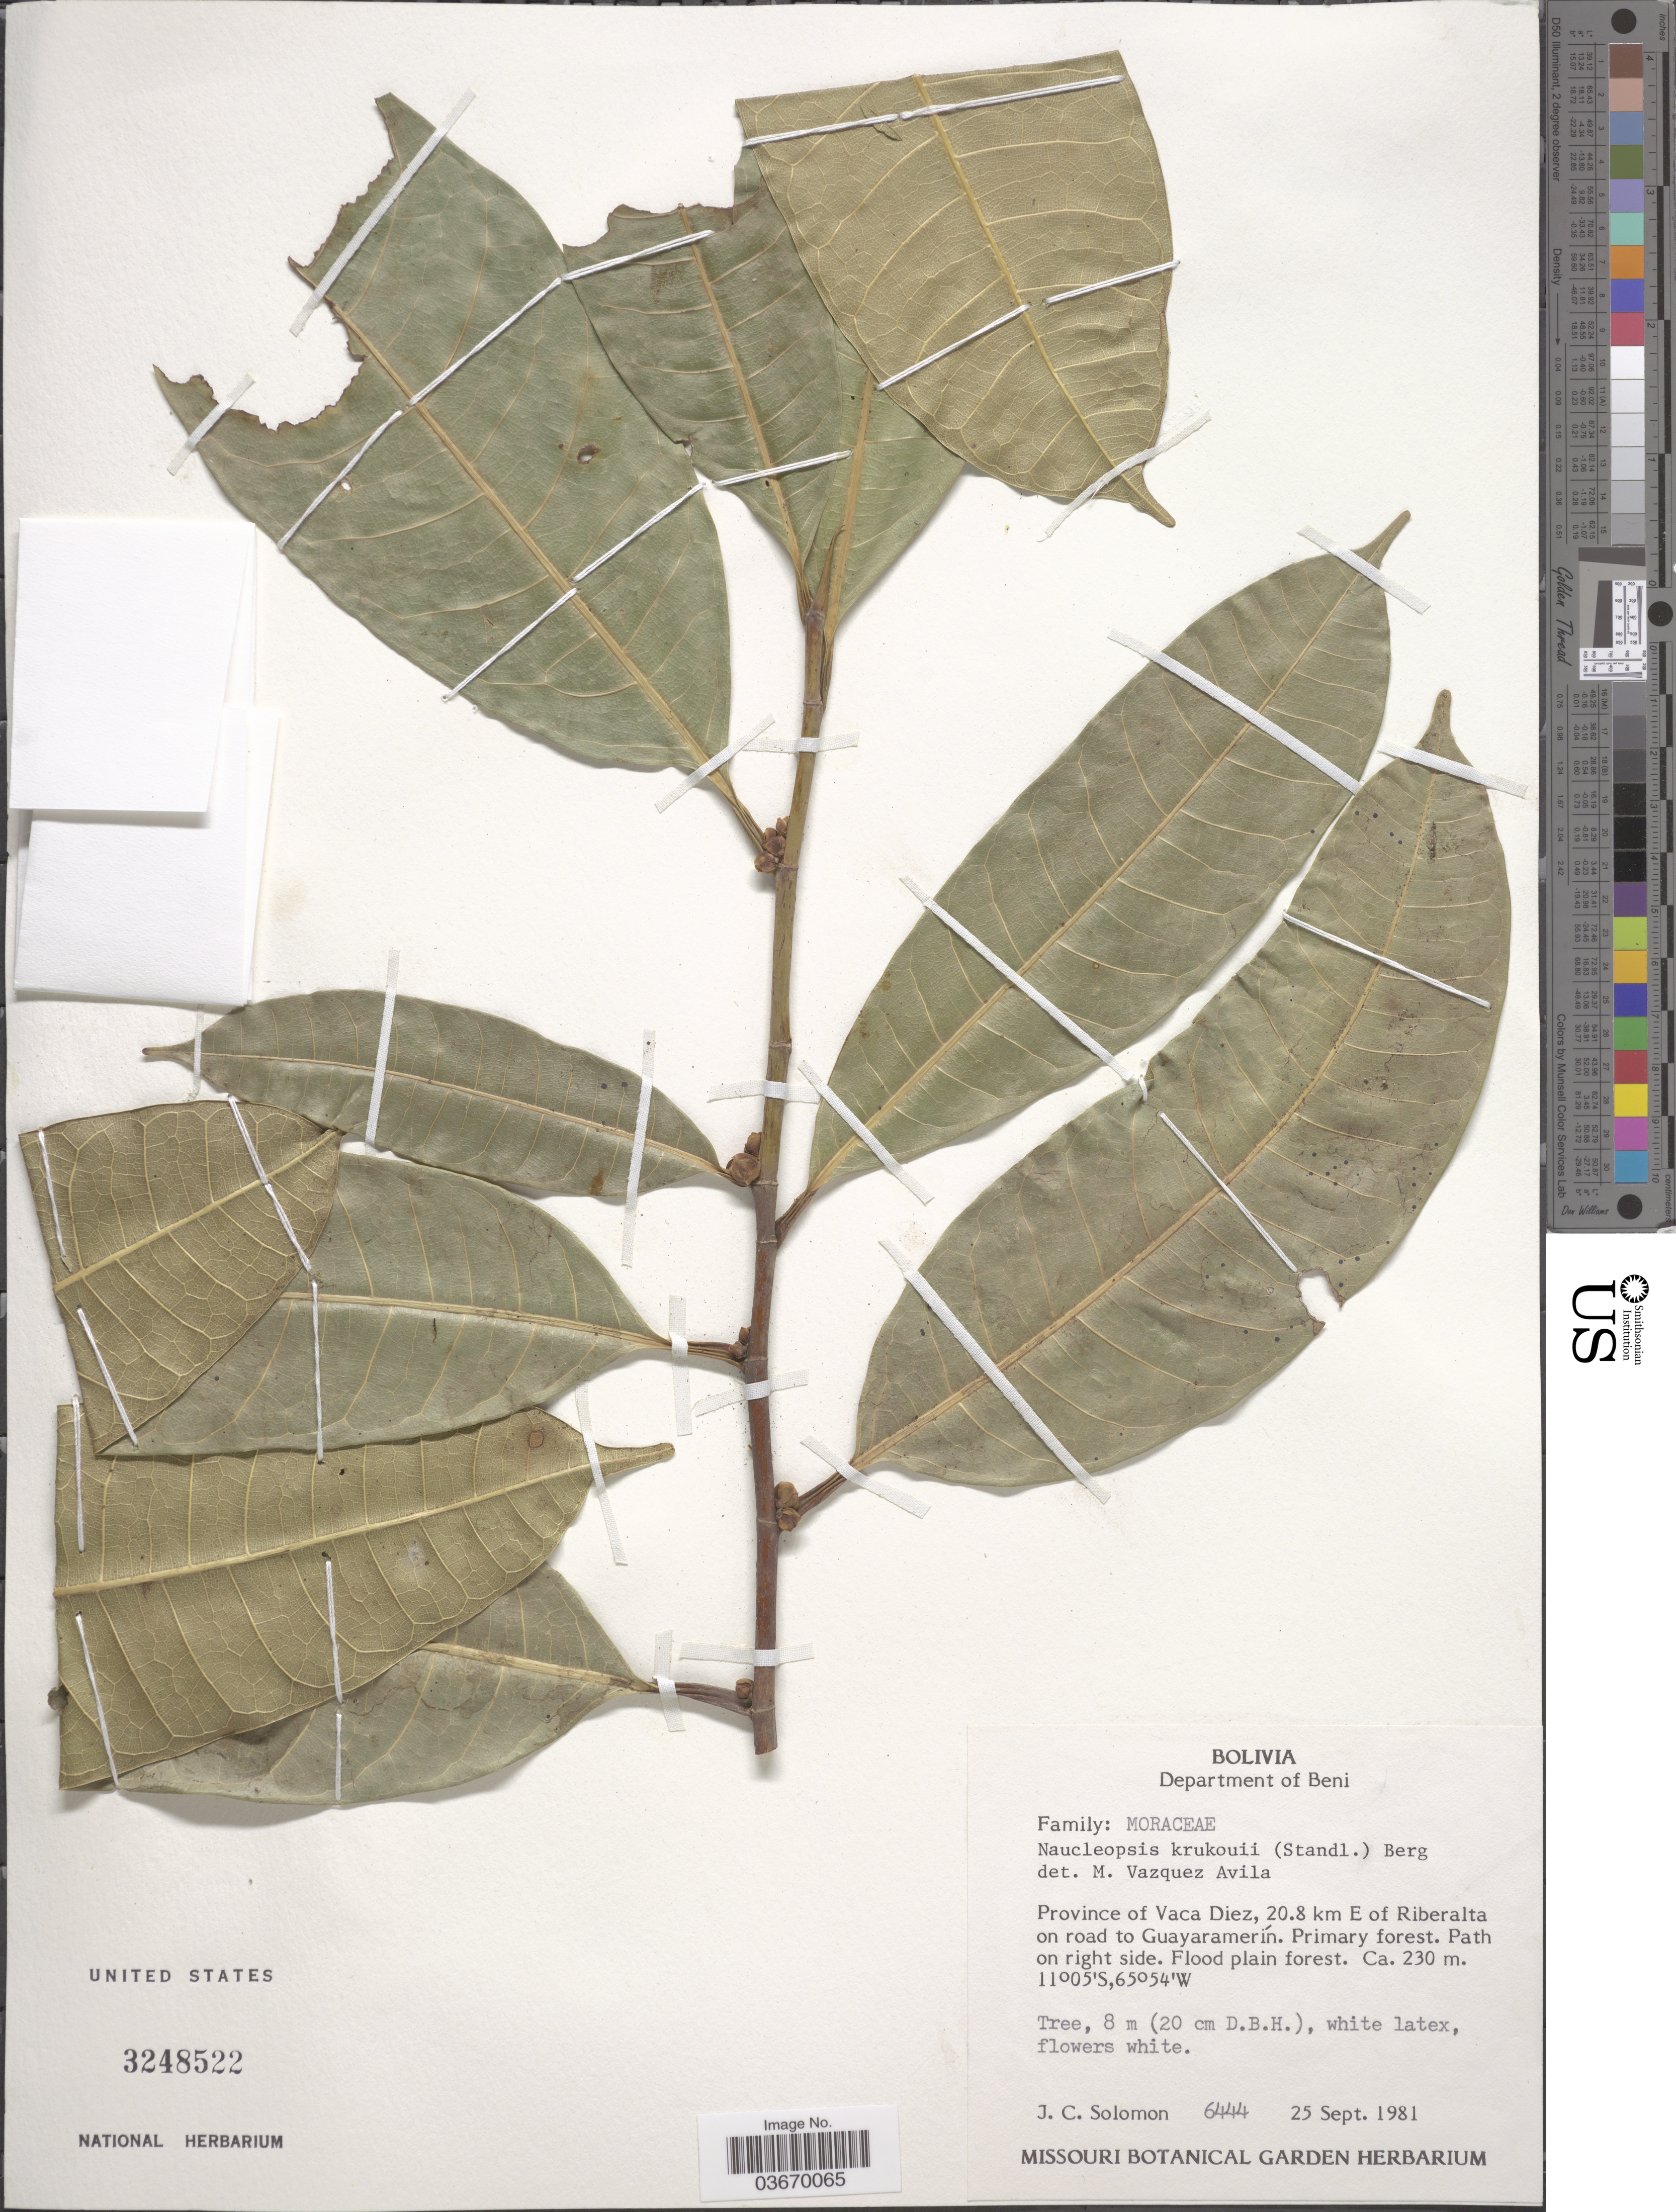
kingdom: Plantae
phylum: Tracheophyta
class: Magnoliopsida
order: Rosales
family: Moraceae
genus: Naucleopsis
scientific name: Naucleopsis krukovii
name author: (Standl.) C.C. Berg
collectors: J. C. Solomon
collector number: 6444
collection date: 1981-09-25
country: Bolivia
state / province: Beni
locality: Department of Beni. Province of Vaca Diez, 20.8 km E of Riberalta on road to Guayaramerín. Primary forest. Path on right side.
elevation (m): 230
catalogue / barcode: US 3248522